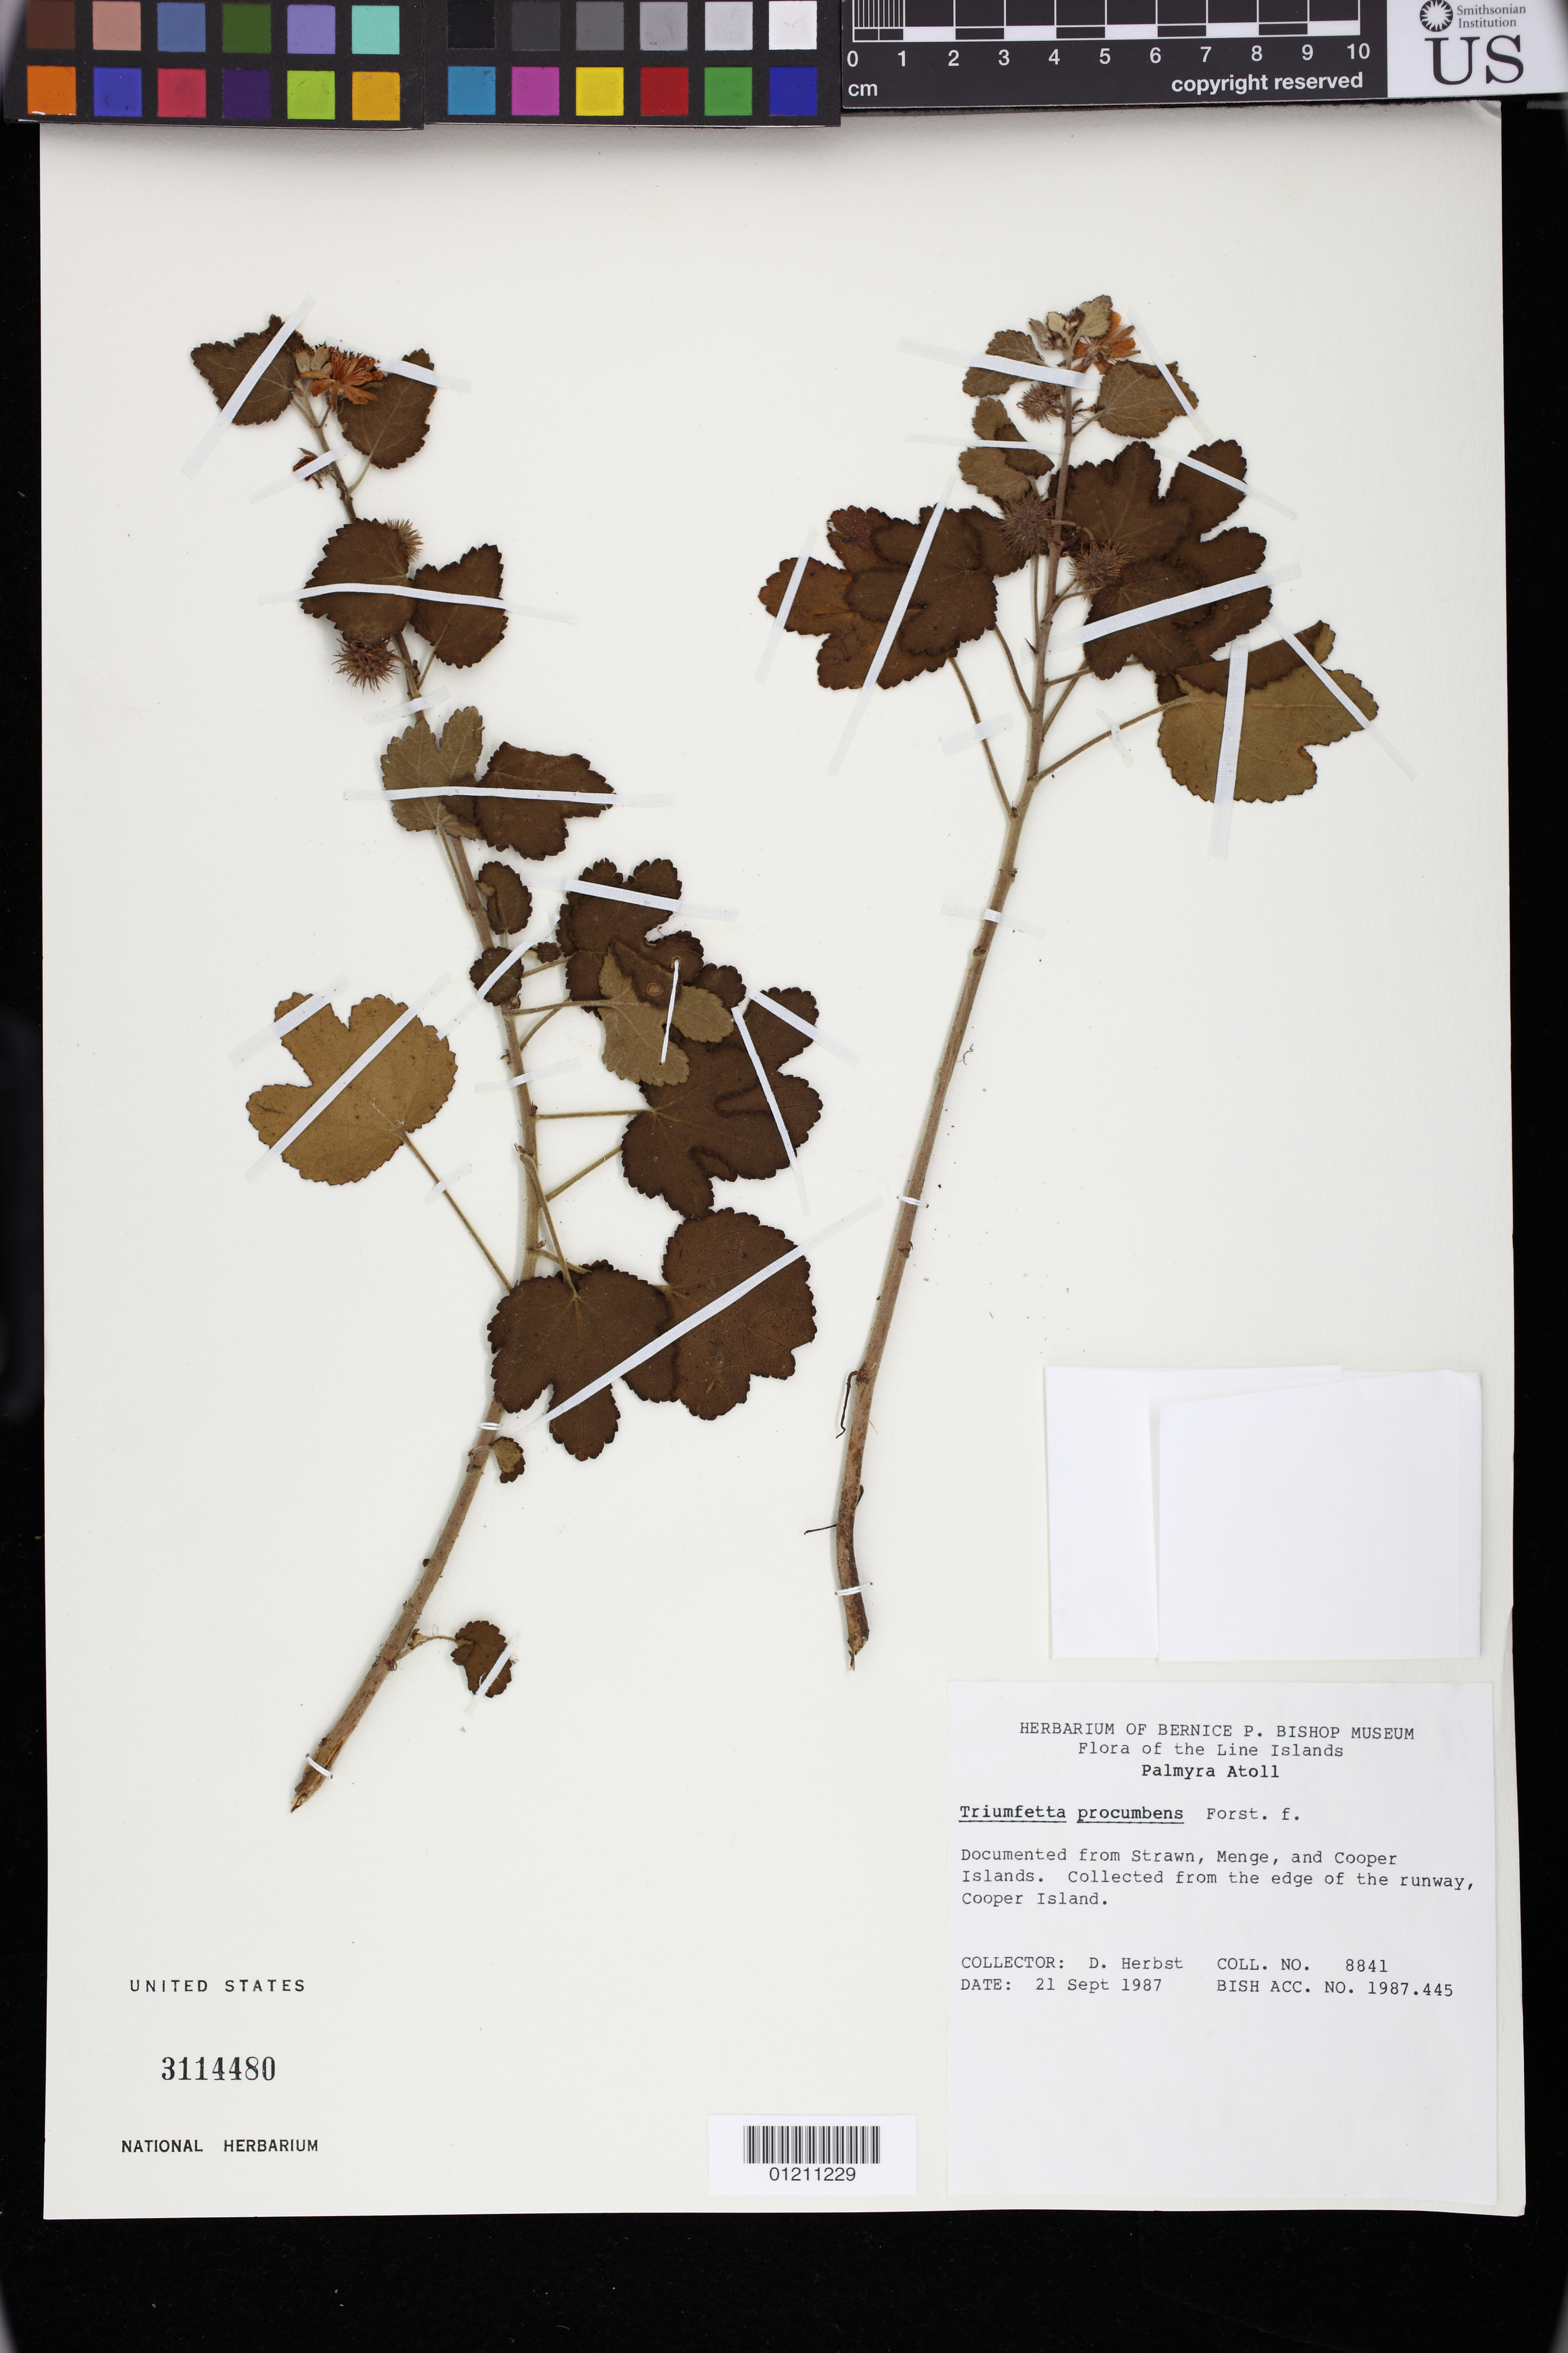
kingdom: Plantae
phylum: Tracheophyta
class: Magnoliopsida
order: Malvales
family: Malvaceae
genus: Triumfetta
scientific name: Triumfetta procumbens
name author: G. Forst.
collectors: D. R. Herbst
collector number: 8841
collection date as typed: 21 Sep 1987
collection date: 1987-09-21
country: U.S. Administered Pacific Islands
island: Palmyra Atoll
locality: Line Islands, Palmyra Atoll. Documented from Strawn, Menge and Cooper Islands. Collected from the edge of runway, Cooper Island.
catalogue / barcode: US 3114480